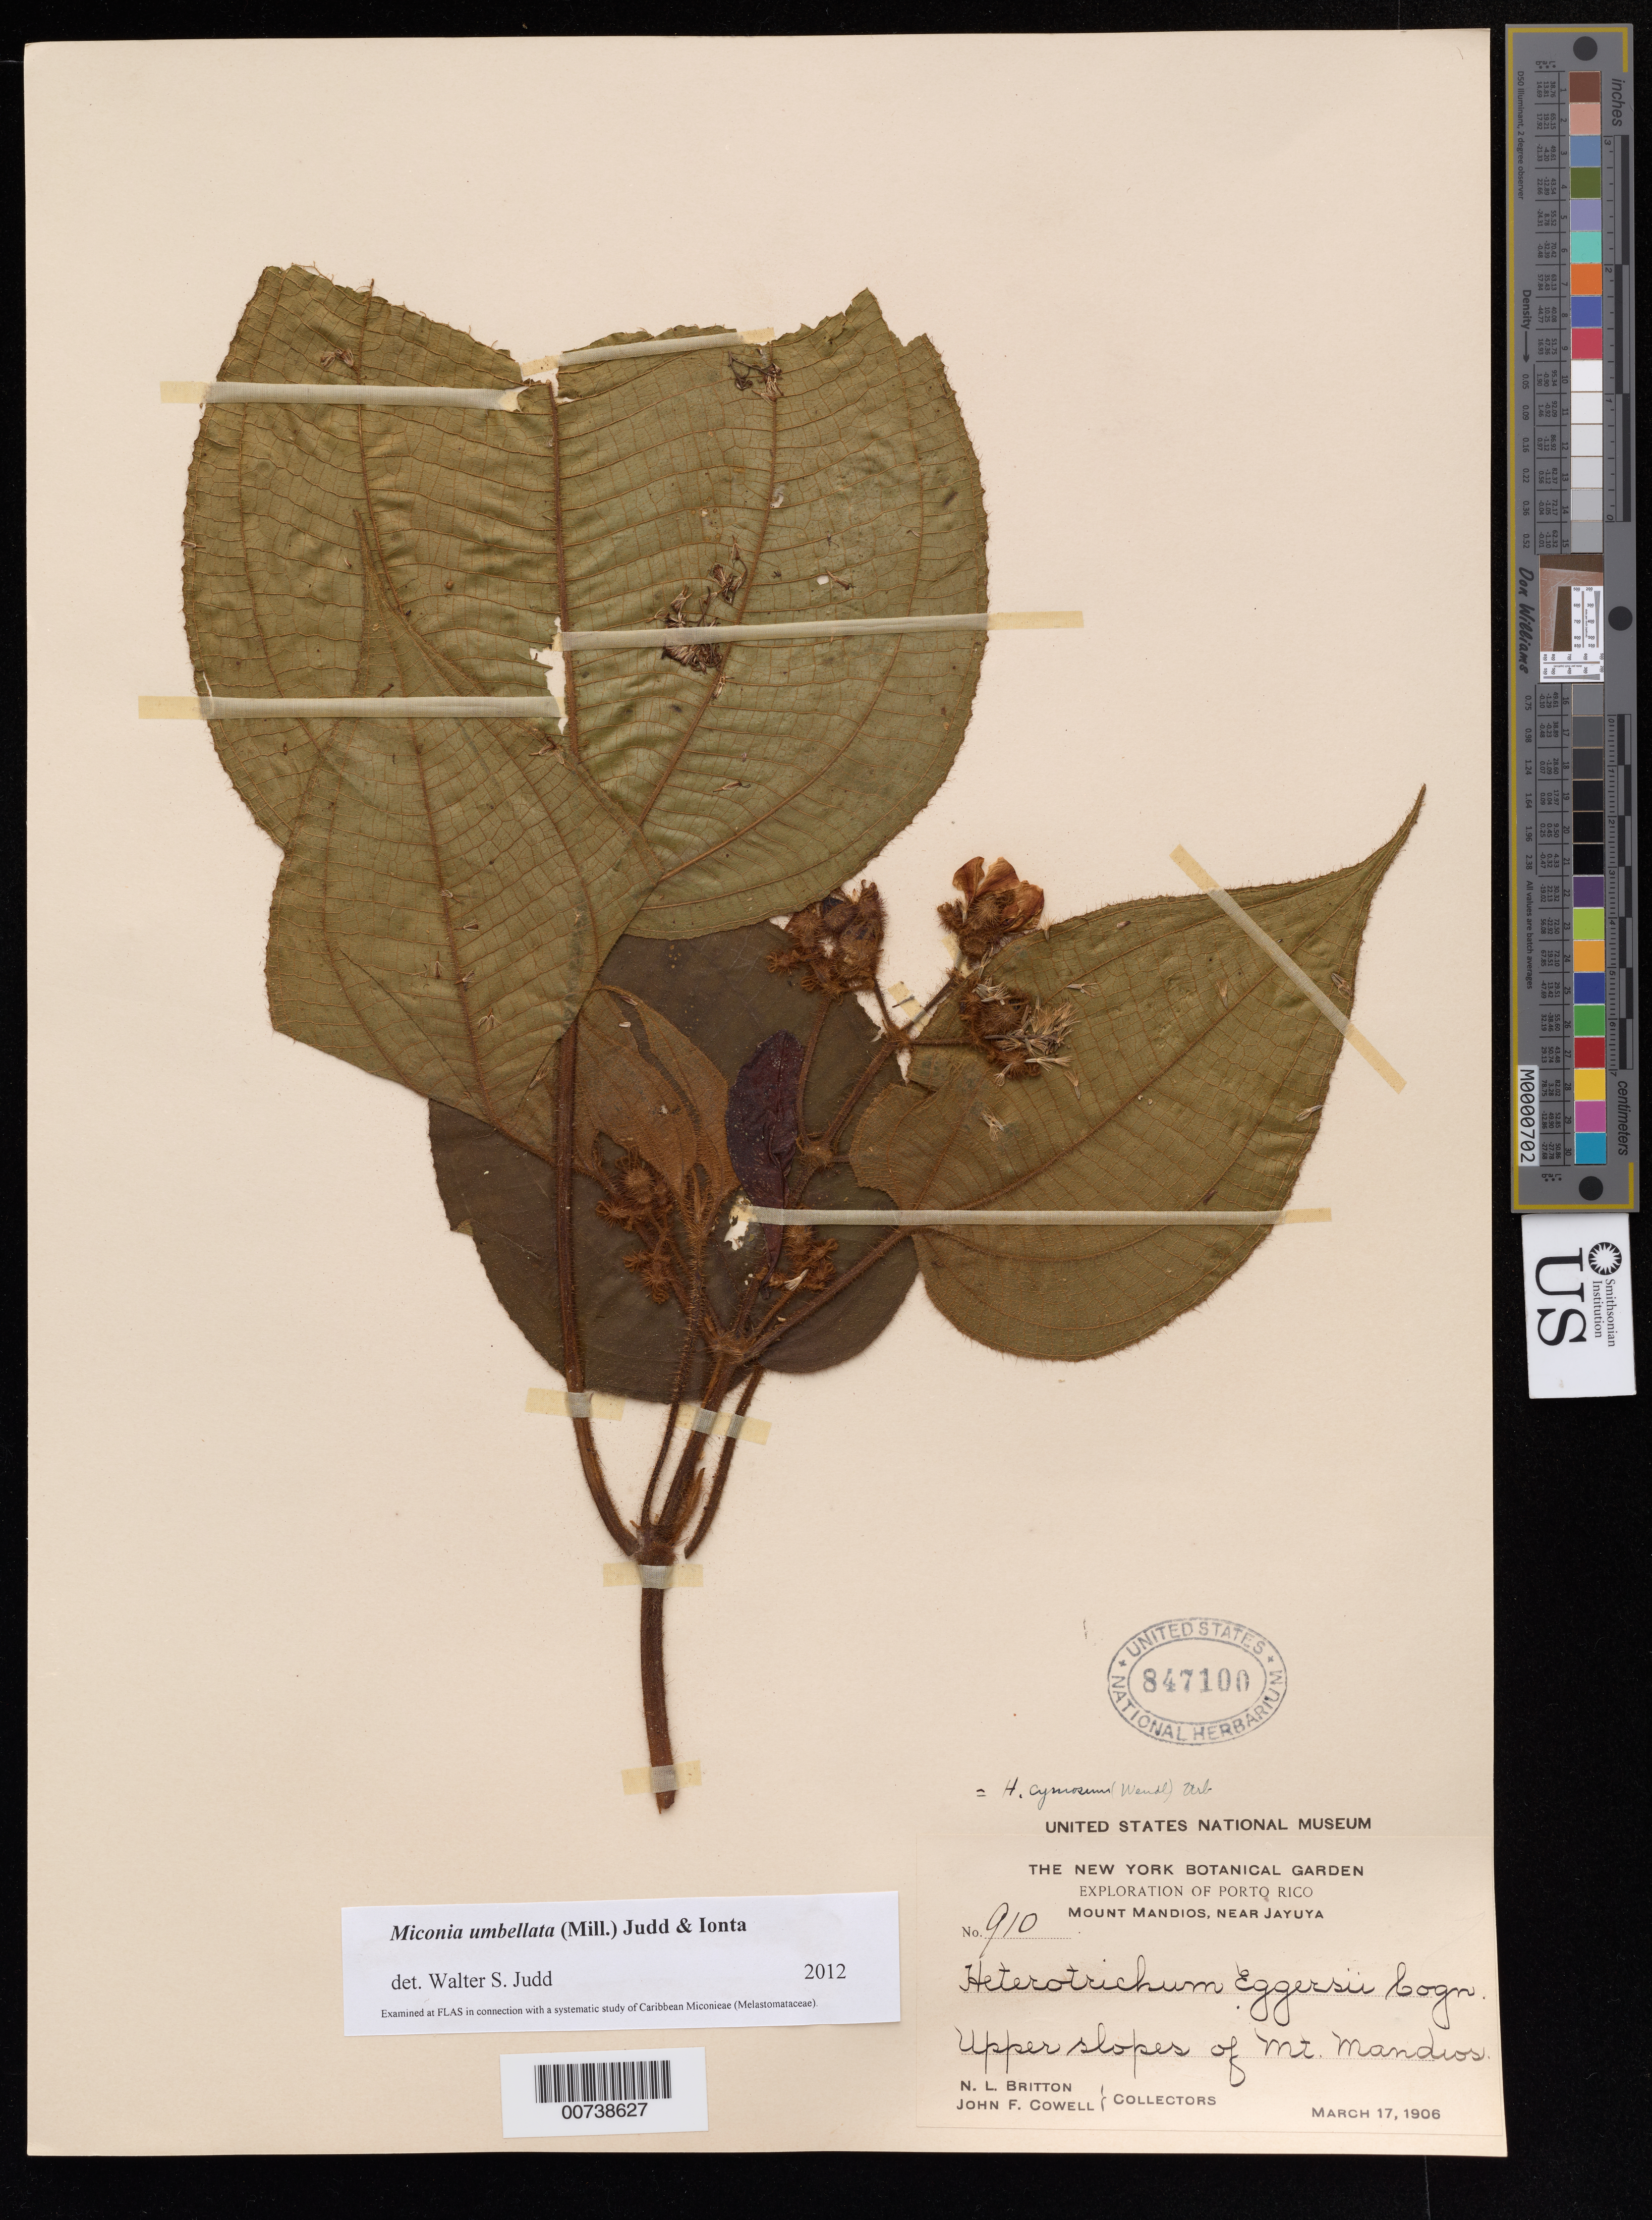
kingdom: Plantae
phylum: Tracheophyta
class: Magnoliopsida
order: Myrtales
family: Melastomataceae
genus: Miconia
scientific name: Miconia umbellata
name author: (Mill.) Judd & Ionta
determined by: Judd, Walter S.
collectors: N. Britton & J. F. Cowell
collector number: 910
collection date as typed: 17 Mar 1906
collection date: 1906-03-17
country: Puerto Rico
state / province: Jayuya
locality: Mount Mandios, near Jayuya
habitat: Upper slopes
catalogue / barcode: US 847100